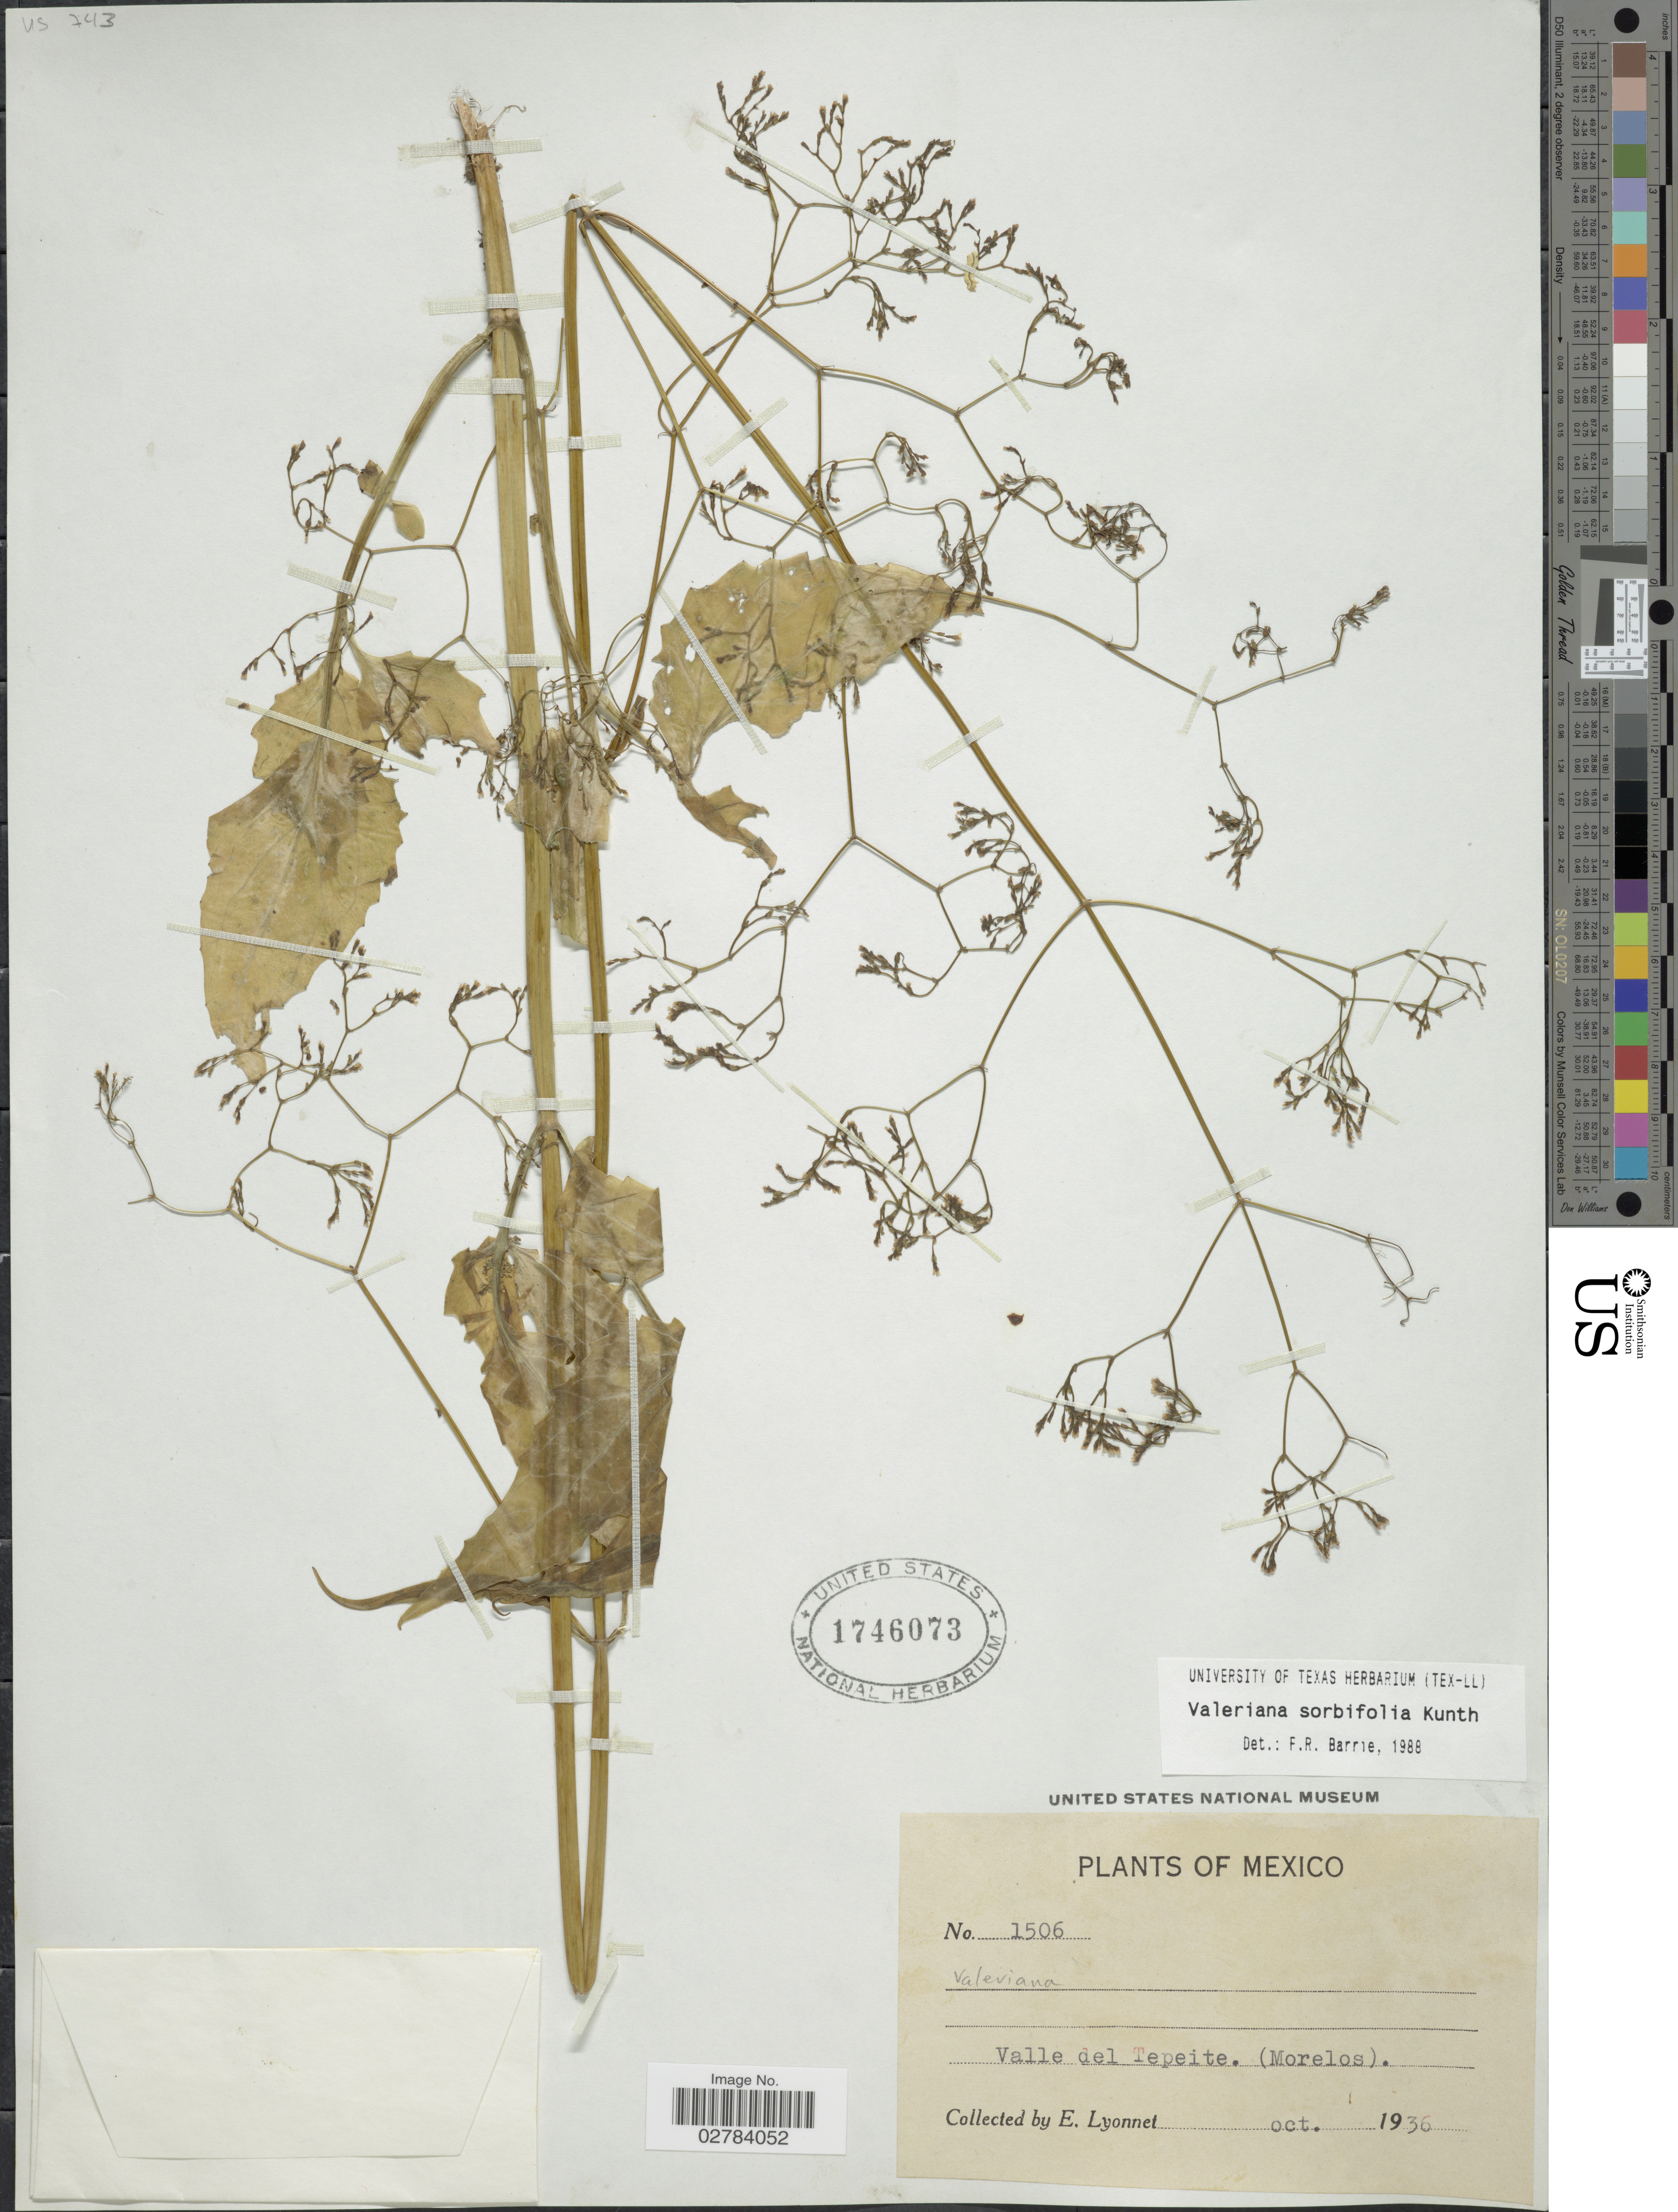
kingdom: Plantae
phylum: Tracheophyta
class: Magnoliopsida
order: Dipsacales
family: Caprifoliaceae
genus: Valeriana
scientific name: Valeriana sorbifolia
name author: Kunth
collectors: E. Lyonnet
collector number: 1506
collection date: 1936-10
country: Mexico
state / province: Morelos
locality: Valle del Tepeite.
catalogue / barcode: US 1746073